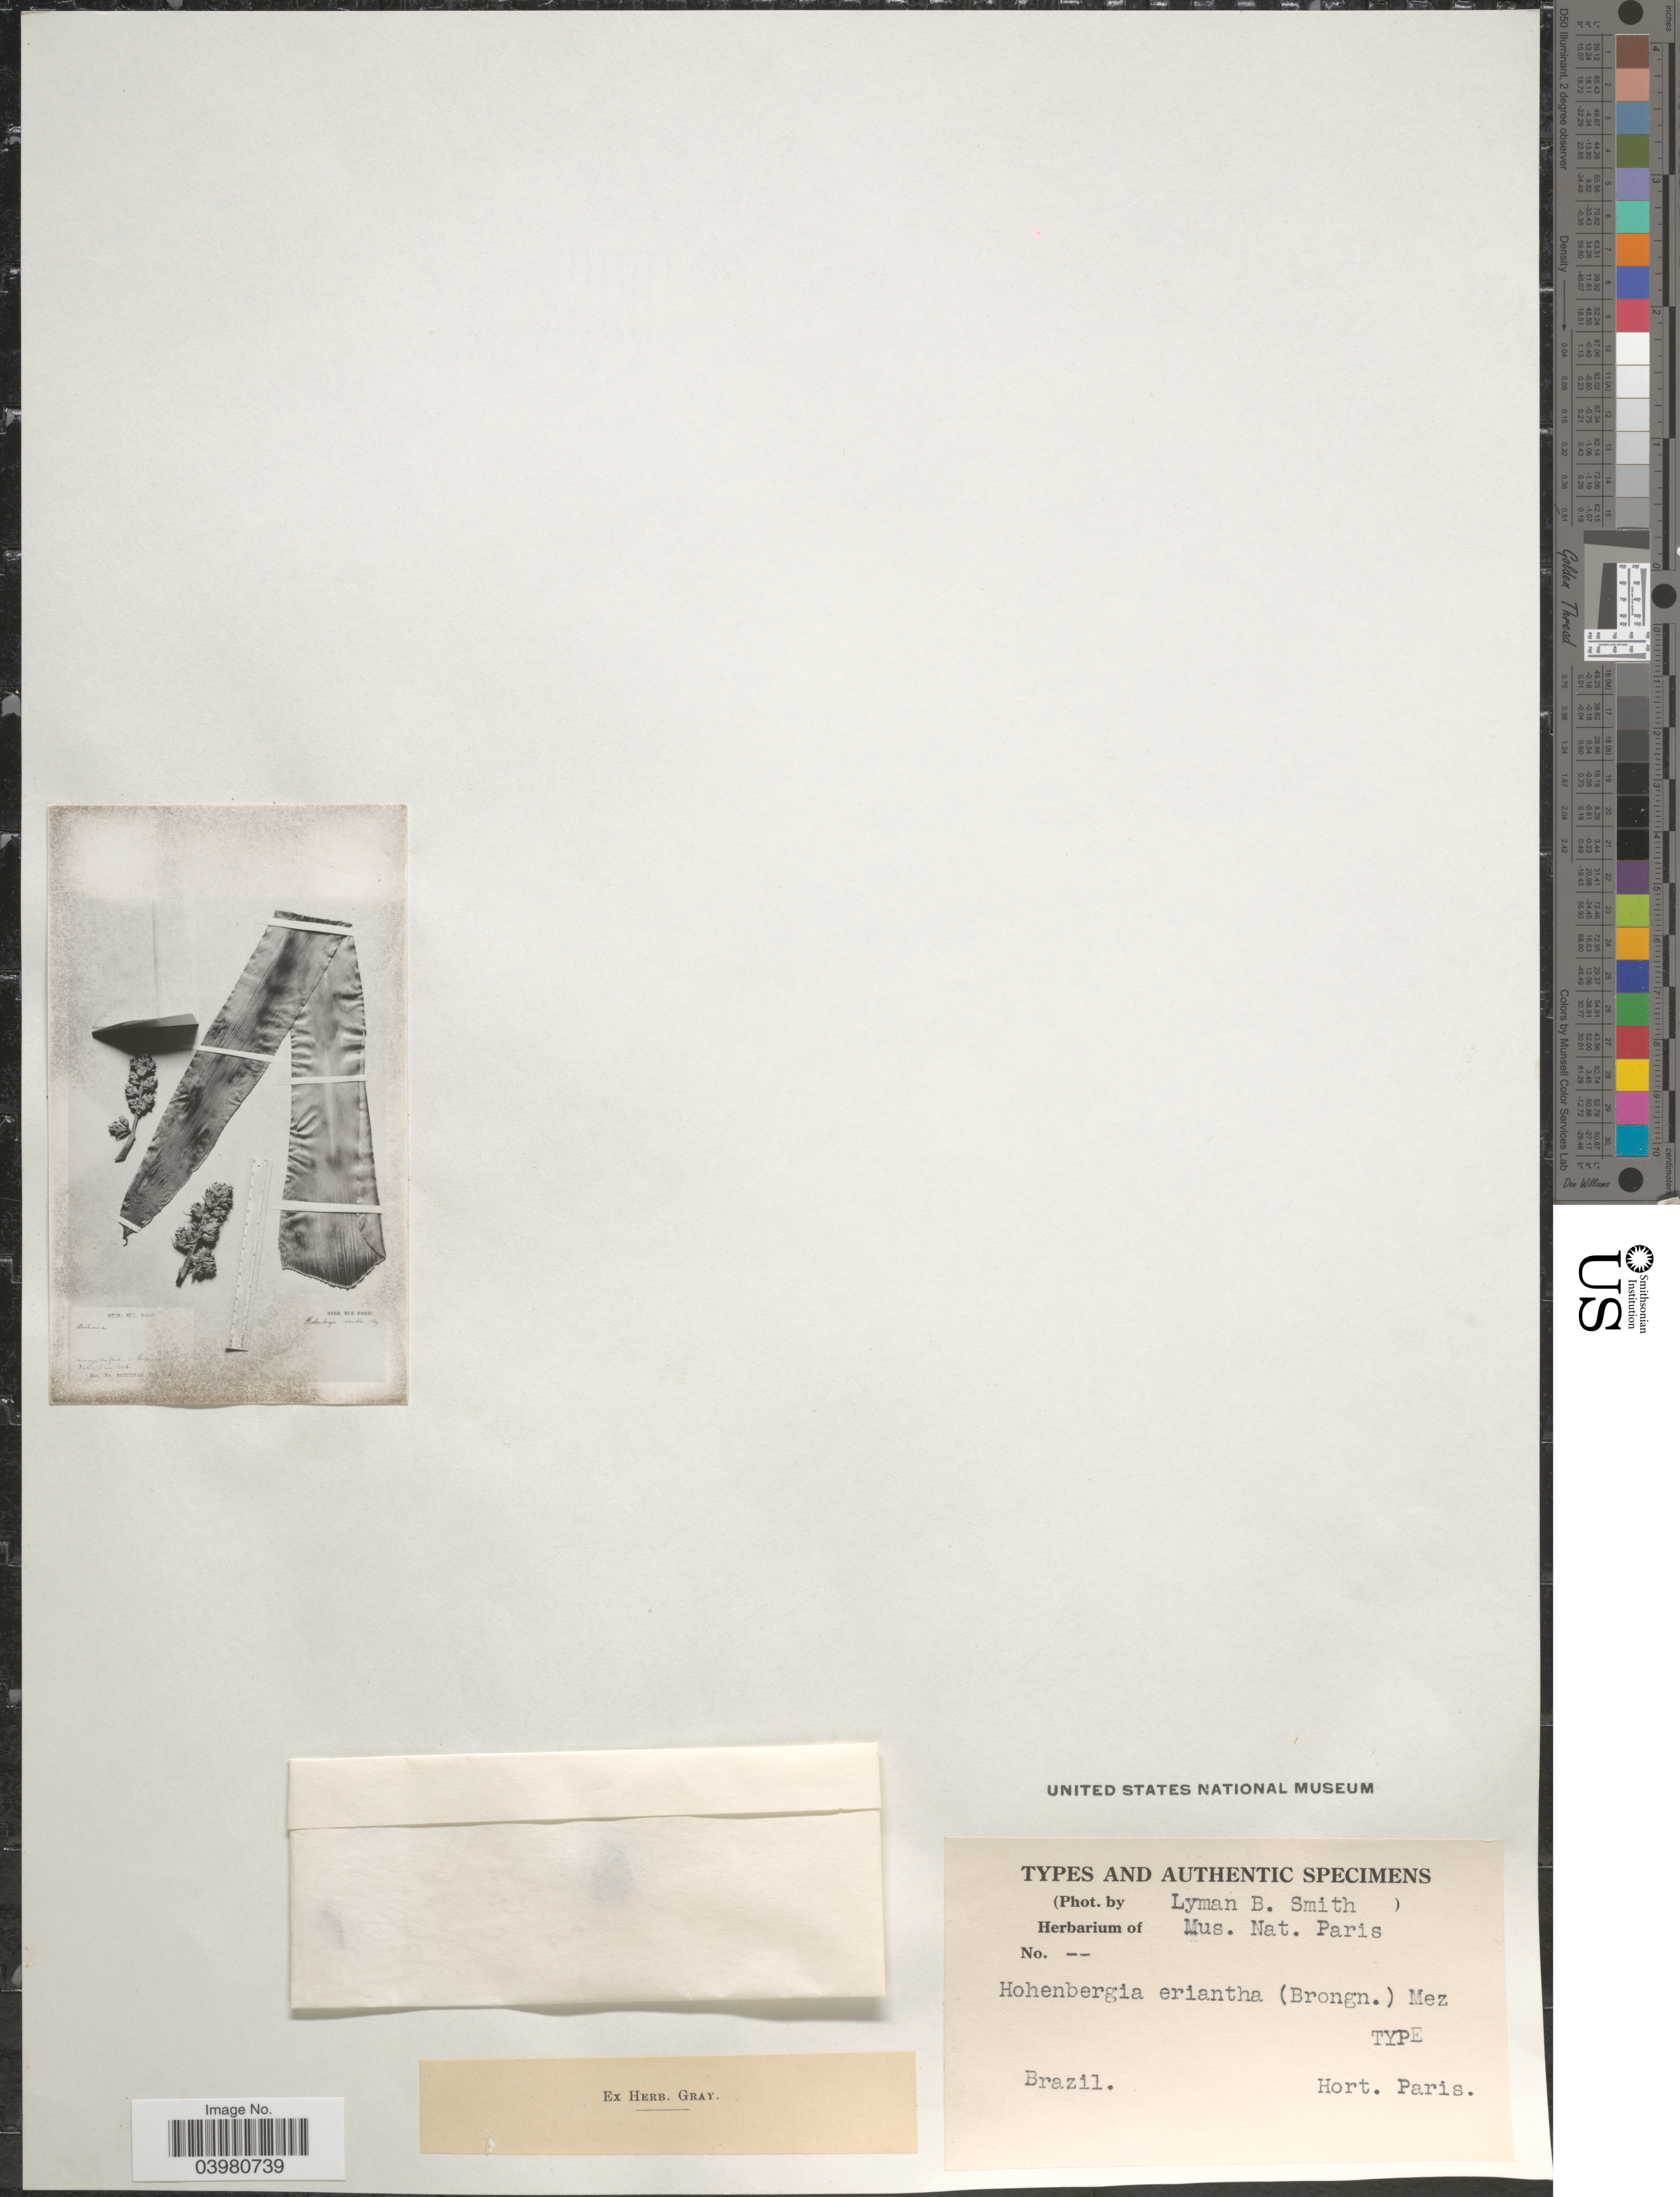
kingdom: Plantae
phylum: Tracheophyta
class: Liliopsida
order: Poales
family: Bromeliaceae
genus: Hohenbergia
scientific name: Hohenbergia eriantha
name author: (Brongn. ex Baker) Mez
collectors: ex herb. Mus. Paris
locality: Hort Paris.